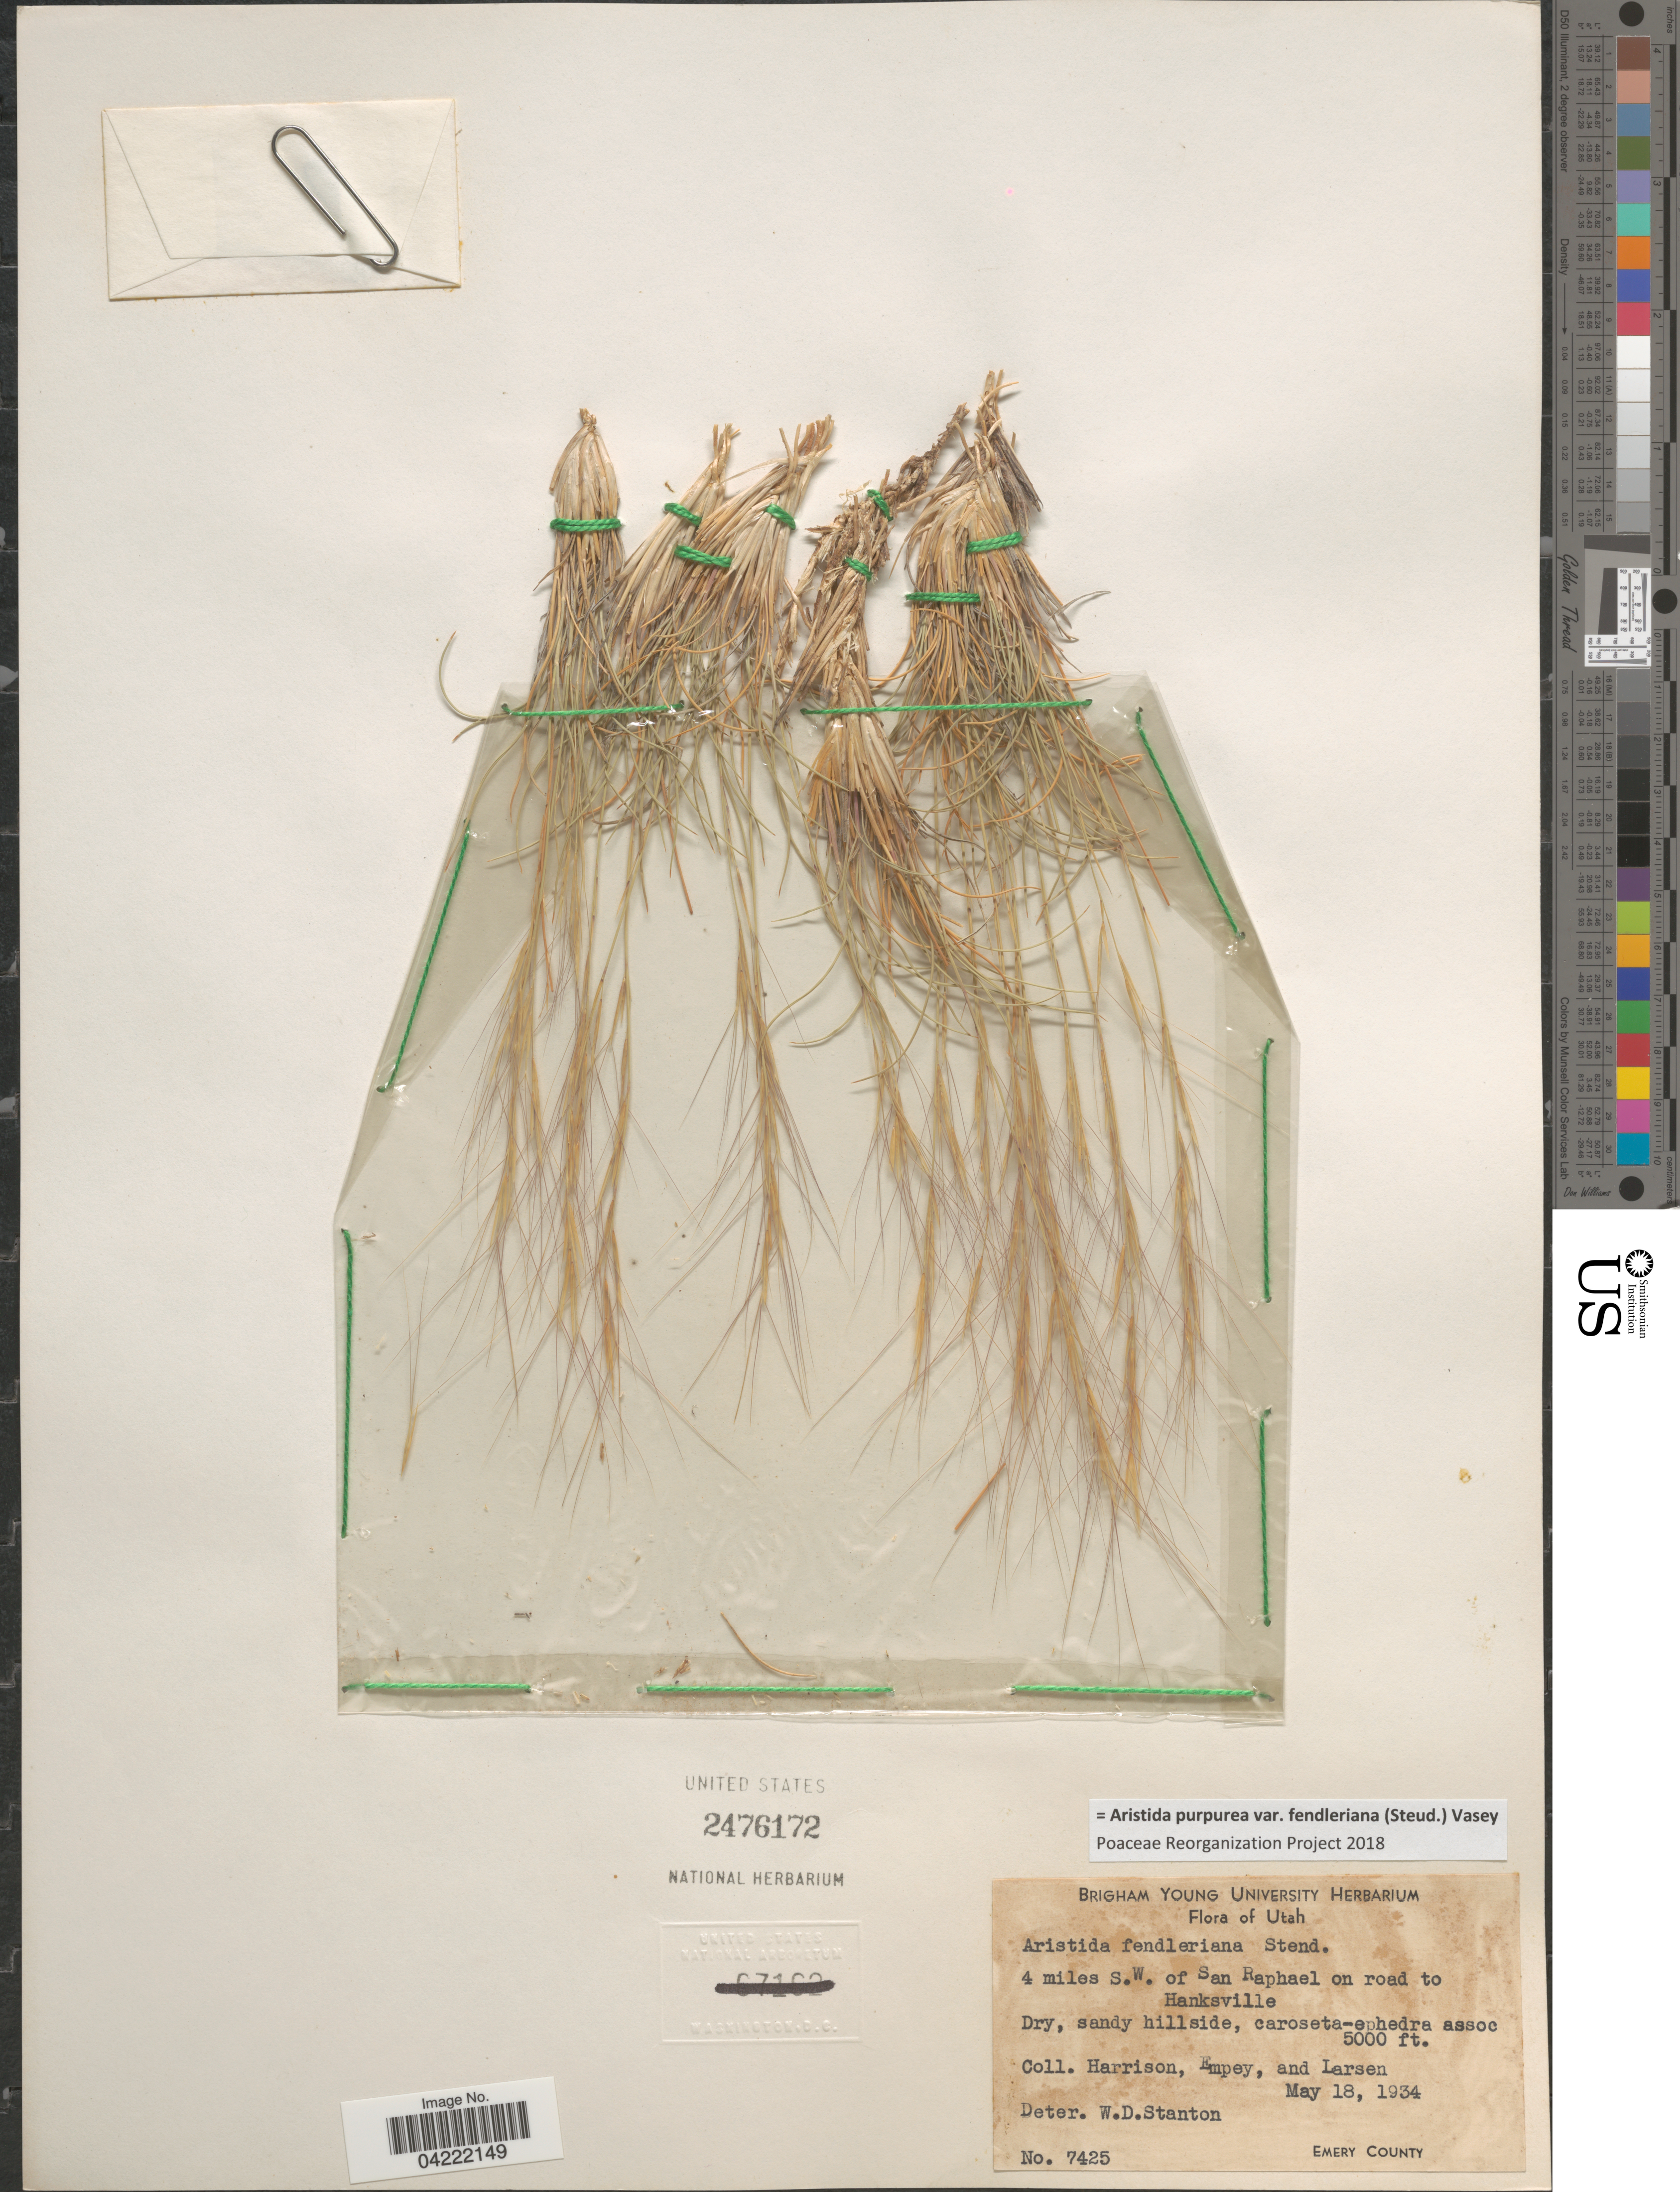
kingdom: Plantae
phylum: Tracheophyta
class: Liliopsida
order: Poales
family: Poaceae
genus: Aristida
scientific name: Aristida purpurea var. fendleriana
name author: (Steud.) Vasey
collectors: Harrison, Empey & -. Larsen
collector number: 7425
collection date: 1934-05-18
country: United States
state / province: Utah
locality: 4 miles S.W. of San Raphael on road to Hanksville. Emery County.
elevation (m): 1524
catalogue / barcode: US 2476172